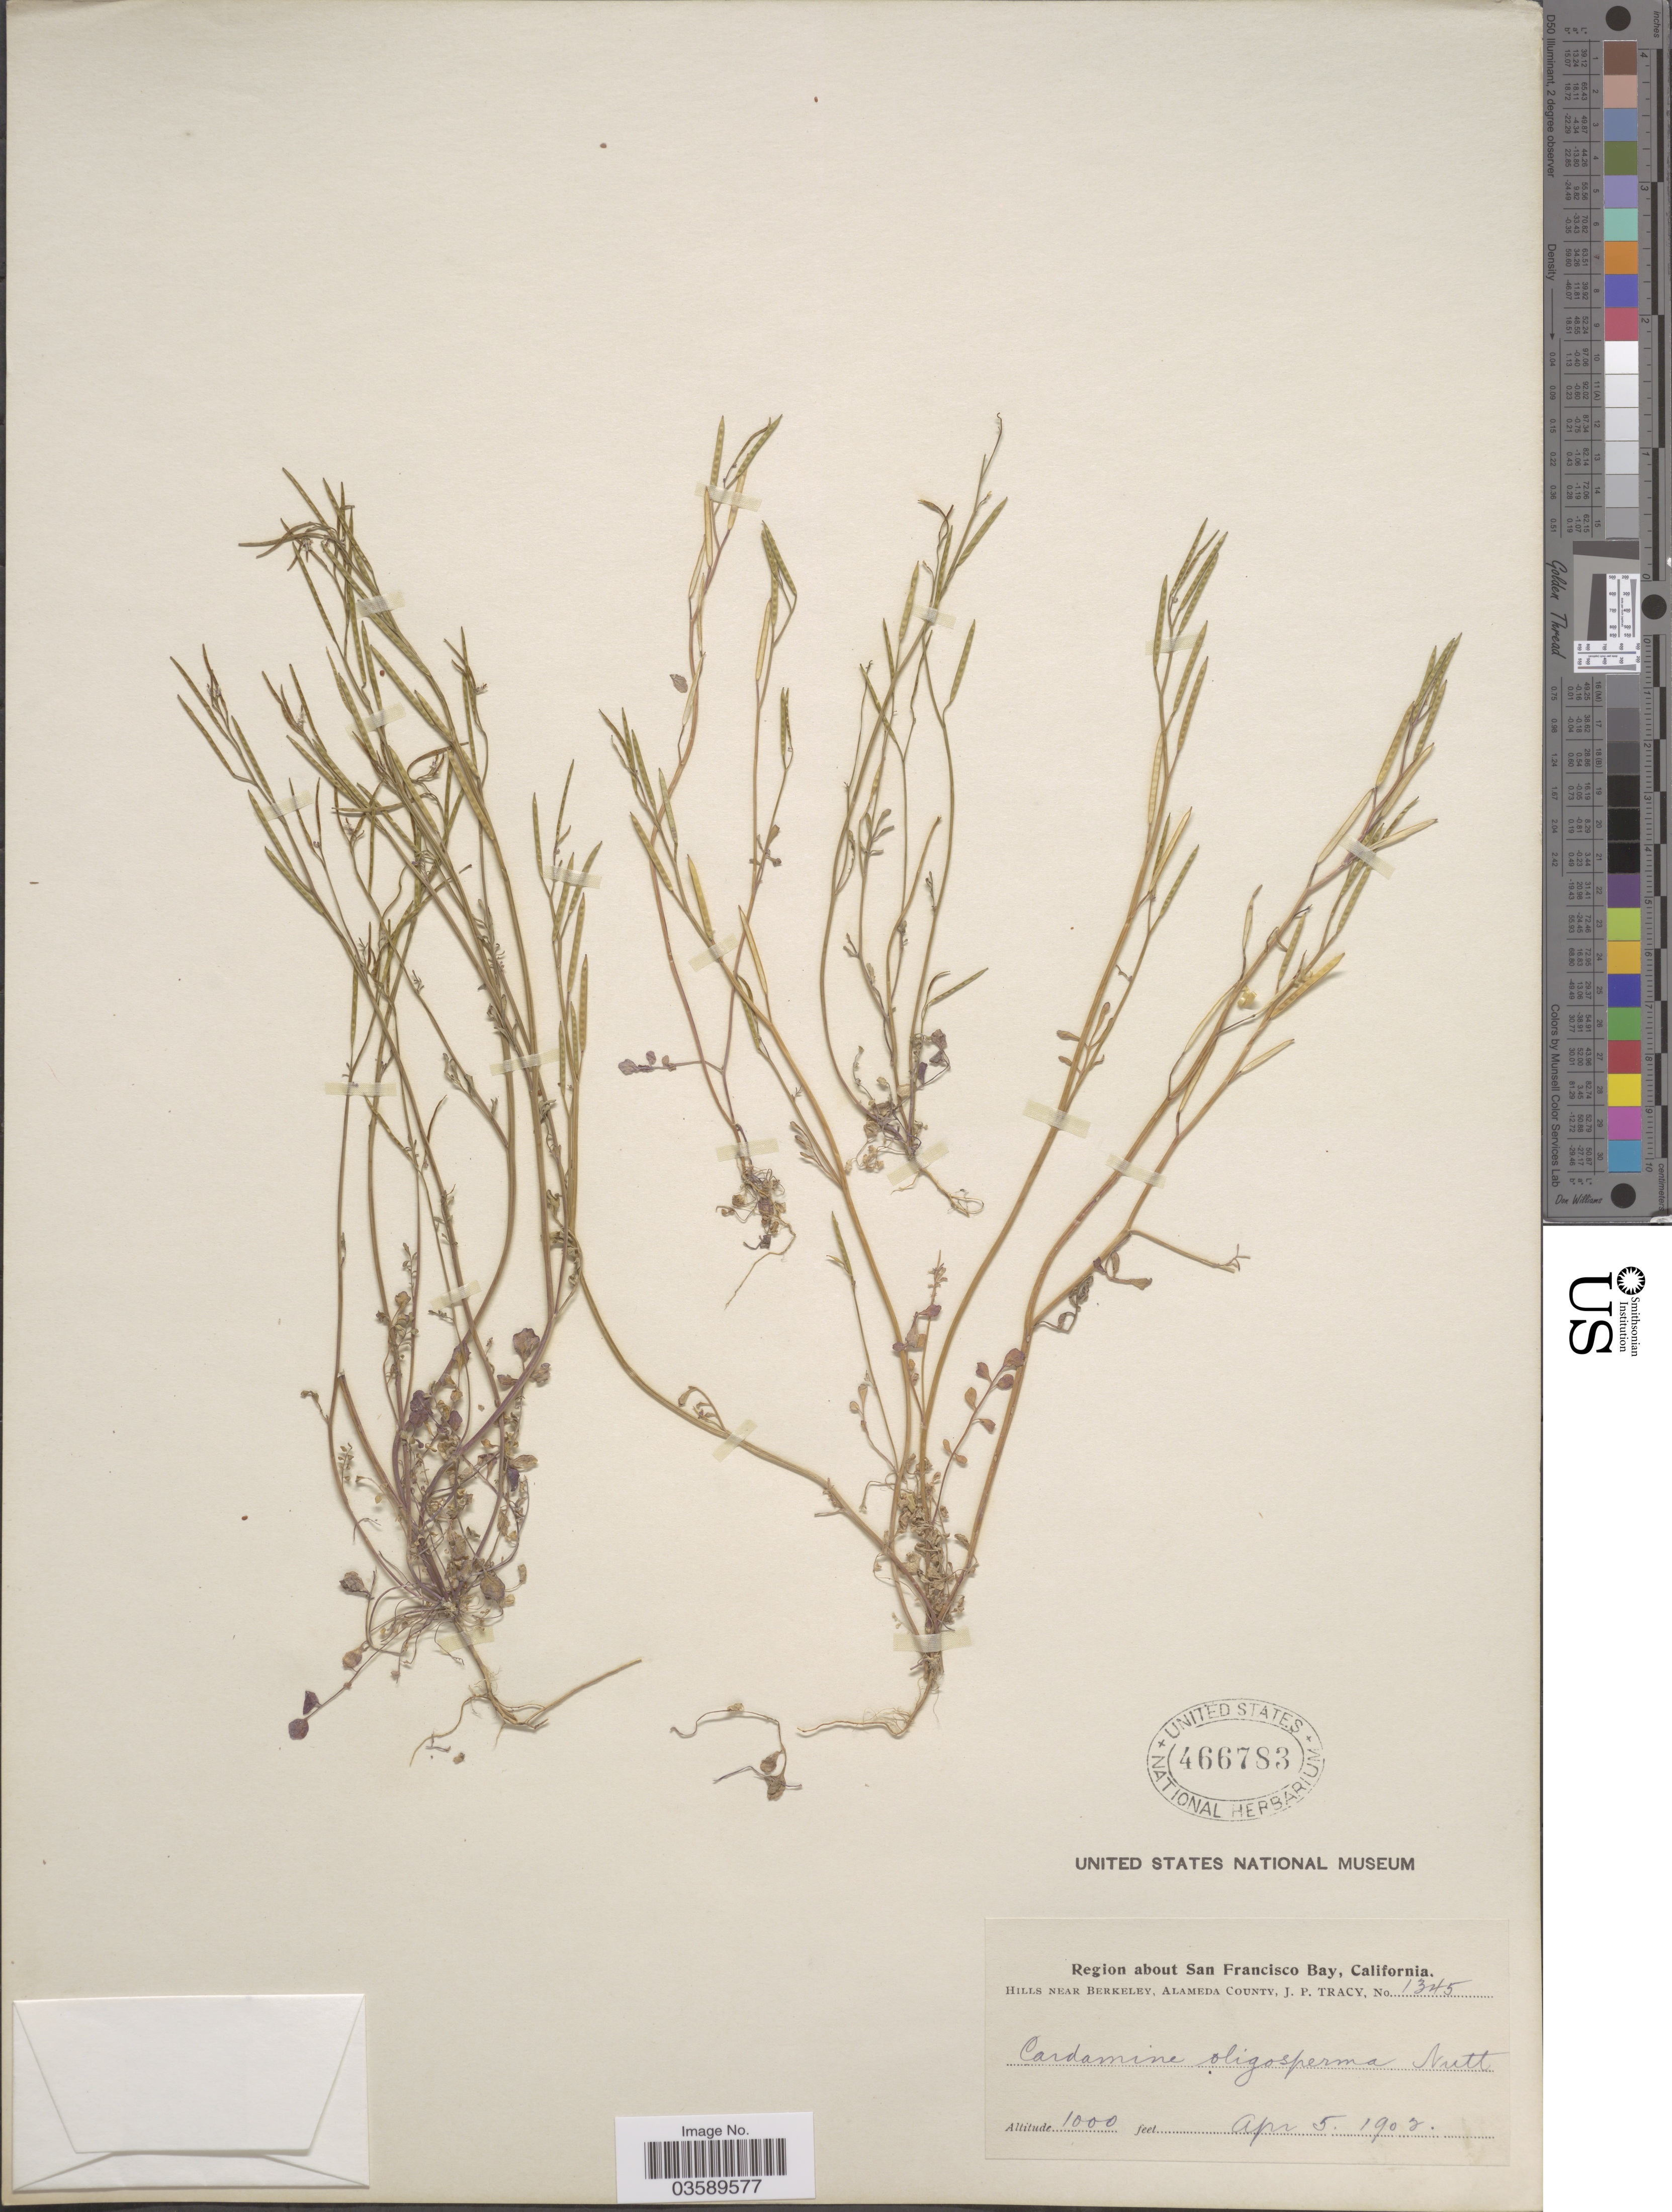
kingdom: Plantae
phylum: Tracheophyta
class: Magnoliopsida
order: Brassicales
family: Brassicaceae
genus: Cardamine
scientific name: Cardamine oligosperma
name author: Nutt.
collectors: J. Tracy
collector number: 1345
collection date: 1902-04-05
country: United States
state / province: California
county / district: Alameda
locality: Region about San Francisco Bay. Hills near Berkeley, Alameda County.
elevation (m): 305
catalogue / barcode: US 466783